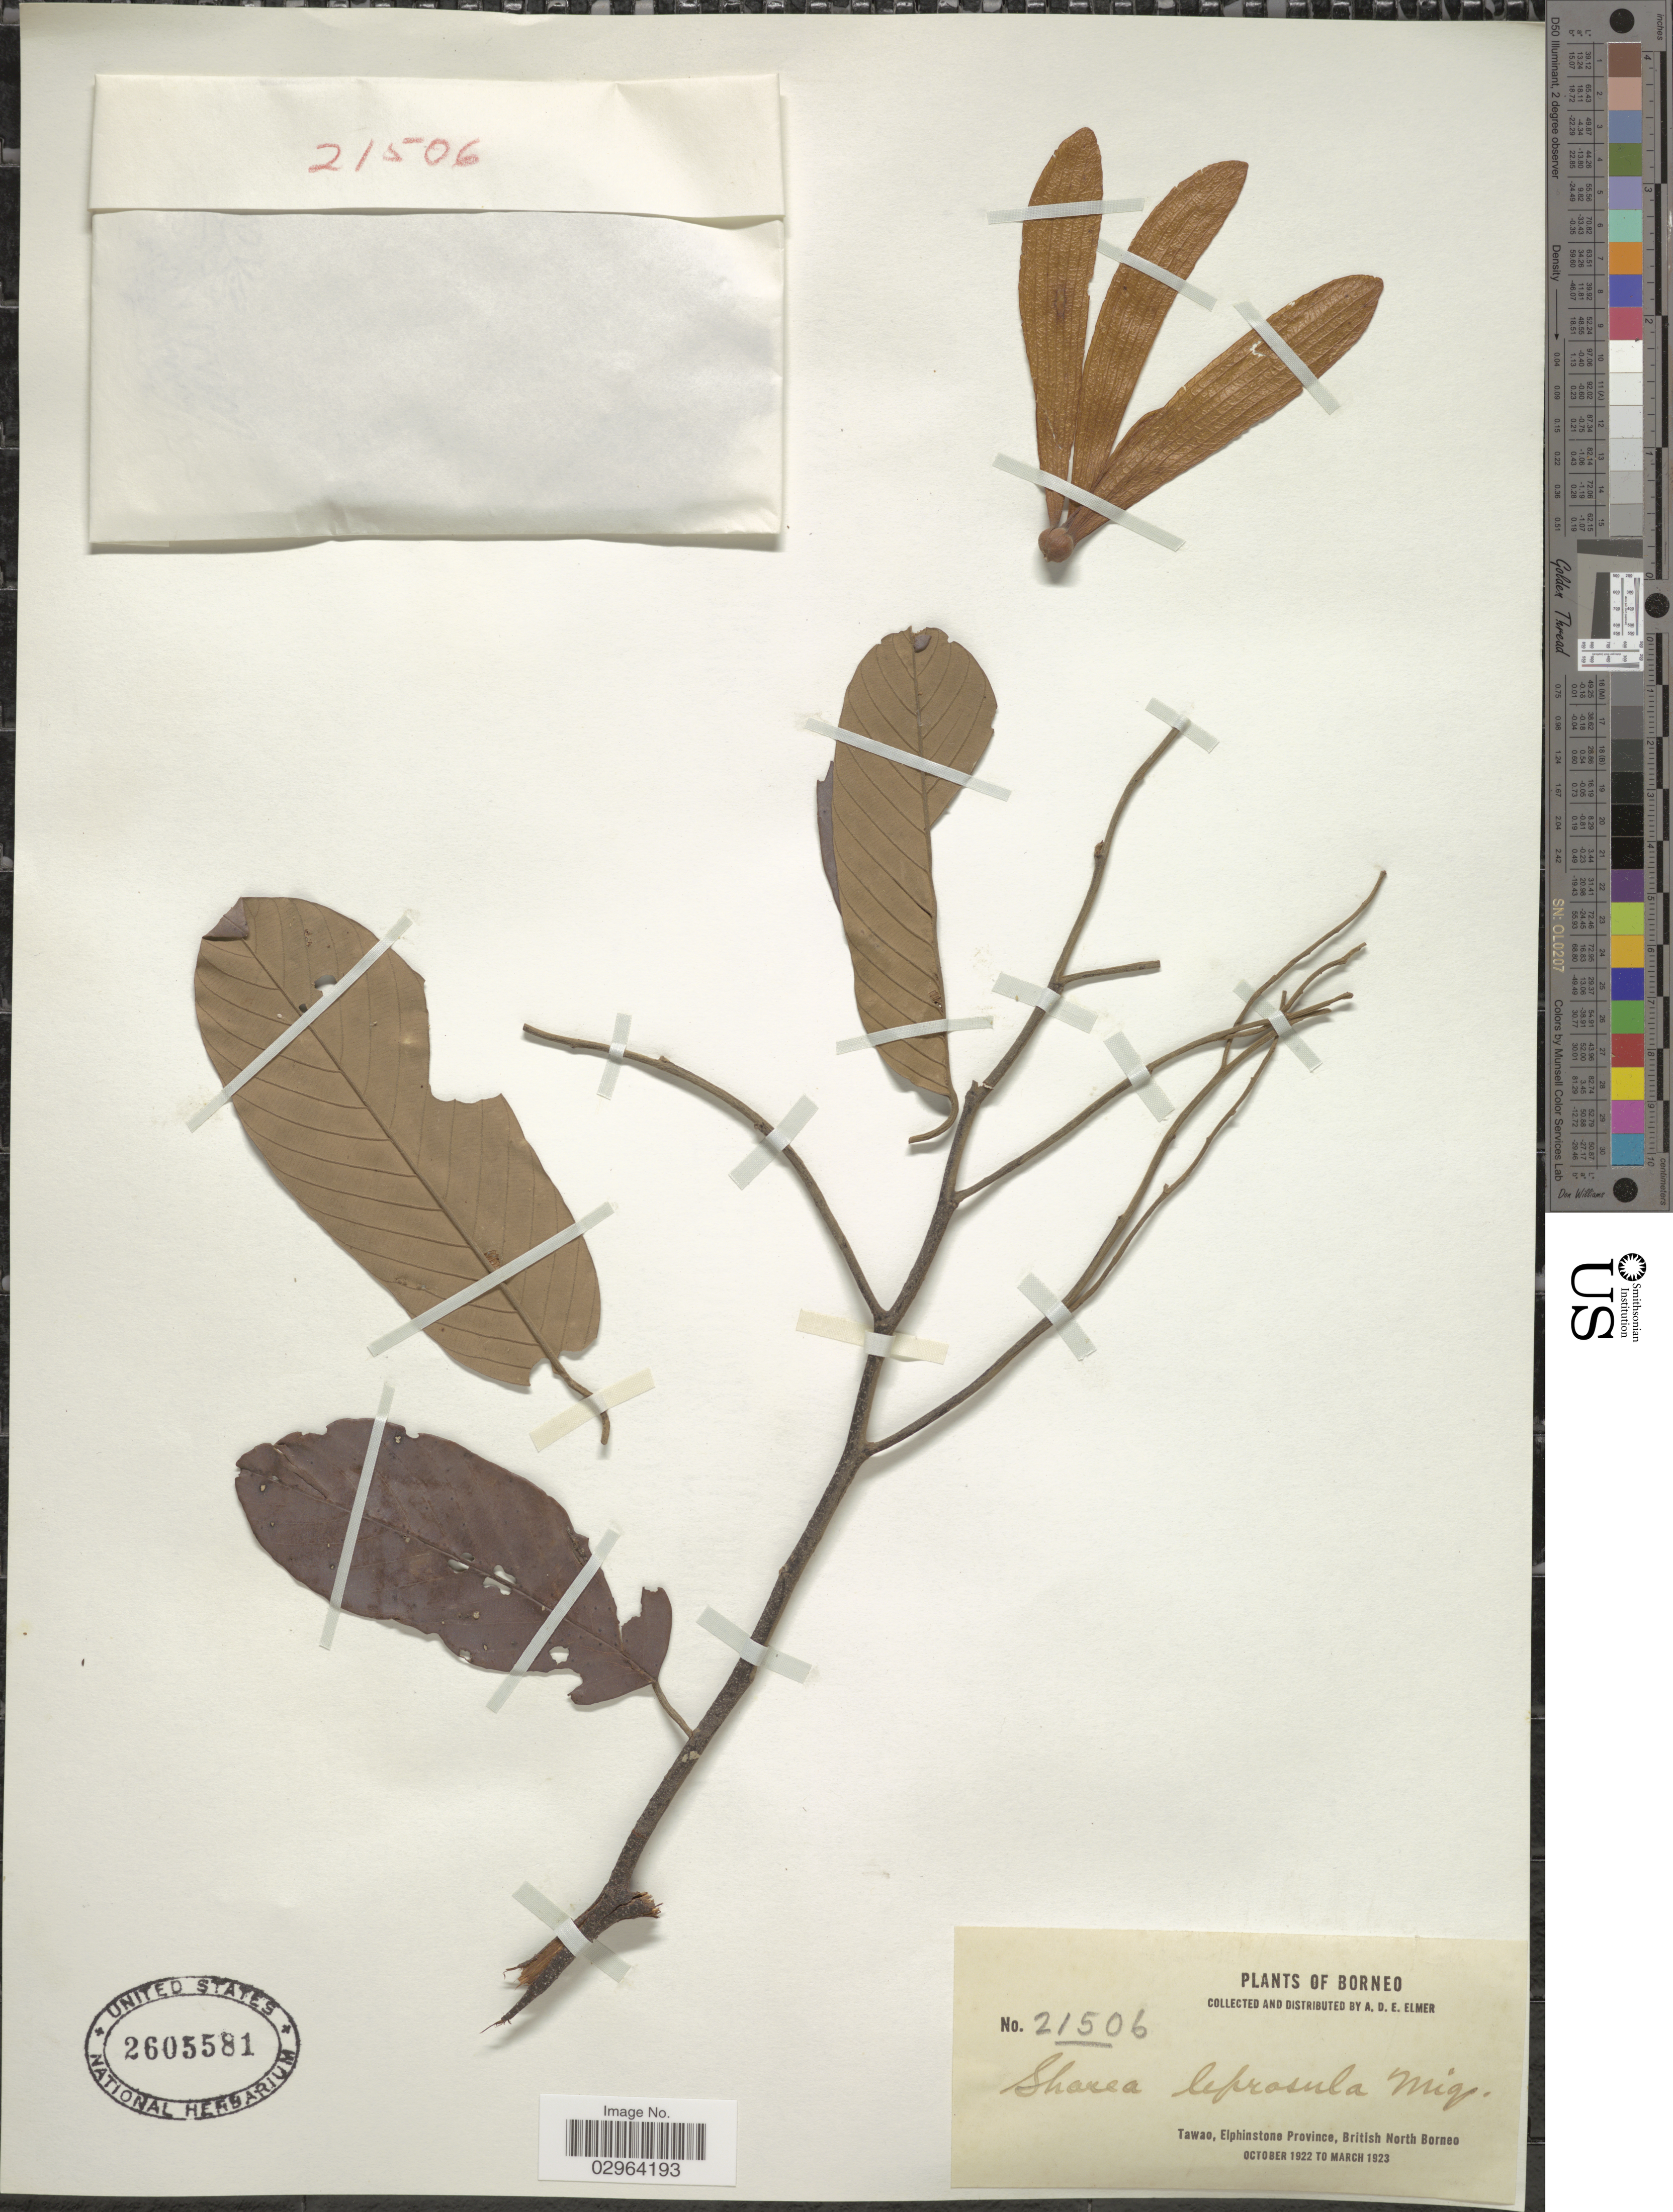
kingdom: Plantae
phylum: Tracheophyta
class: Magnoliopsida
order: Malvales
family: Dipterocarpaceae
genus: Rubroshorea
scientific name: Rubroshorea leprosula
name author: (Miq.) P.S. Ashton & J. Heck.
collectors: A. D. E. Elmer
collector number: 21506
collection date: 1922-10/1923-03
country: Malaysia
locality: Borneo. Tawao, Elphinstone Province, British North Borneo.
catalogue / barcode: US 2605581